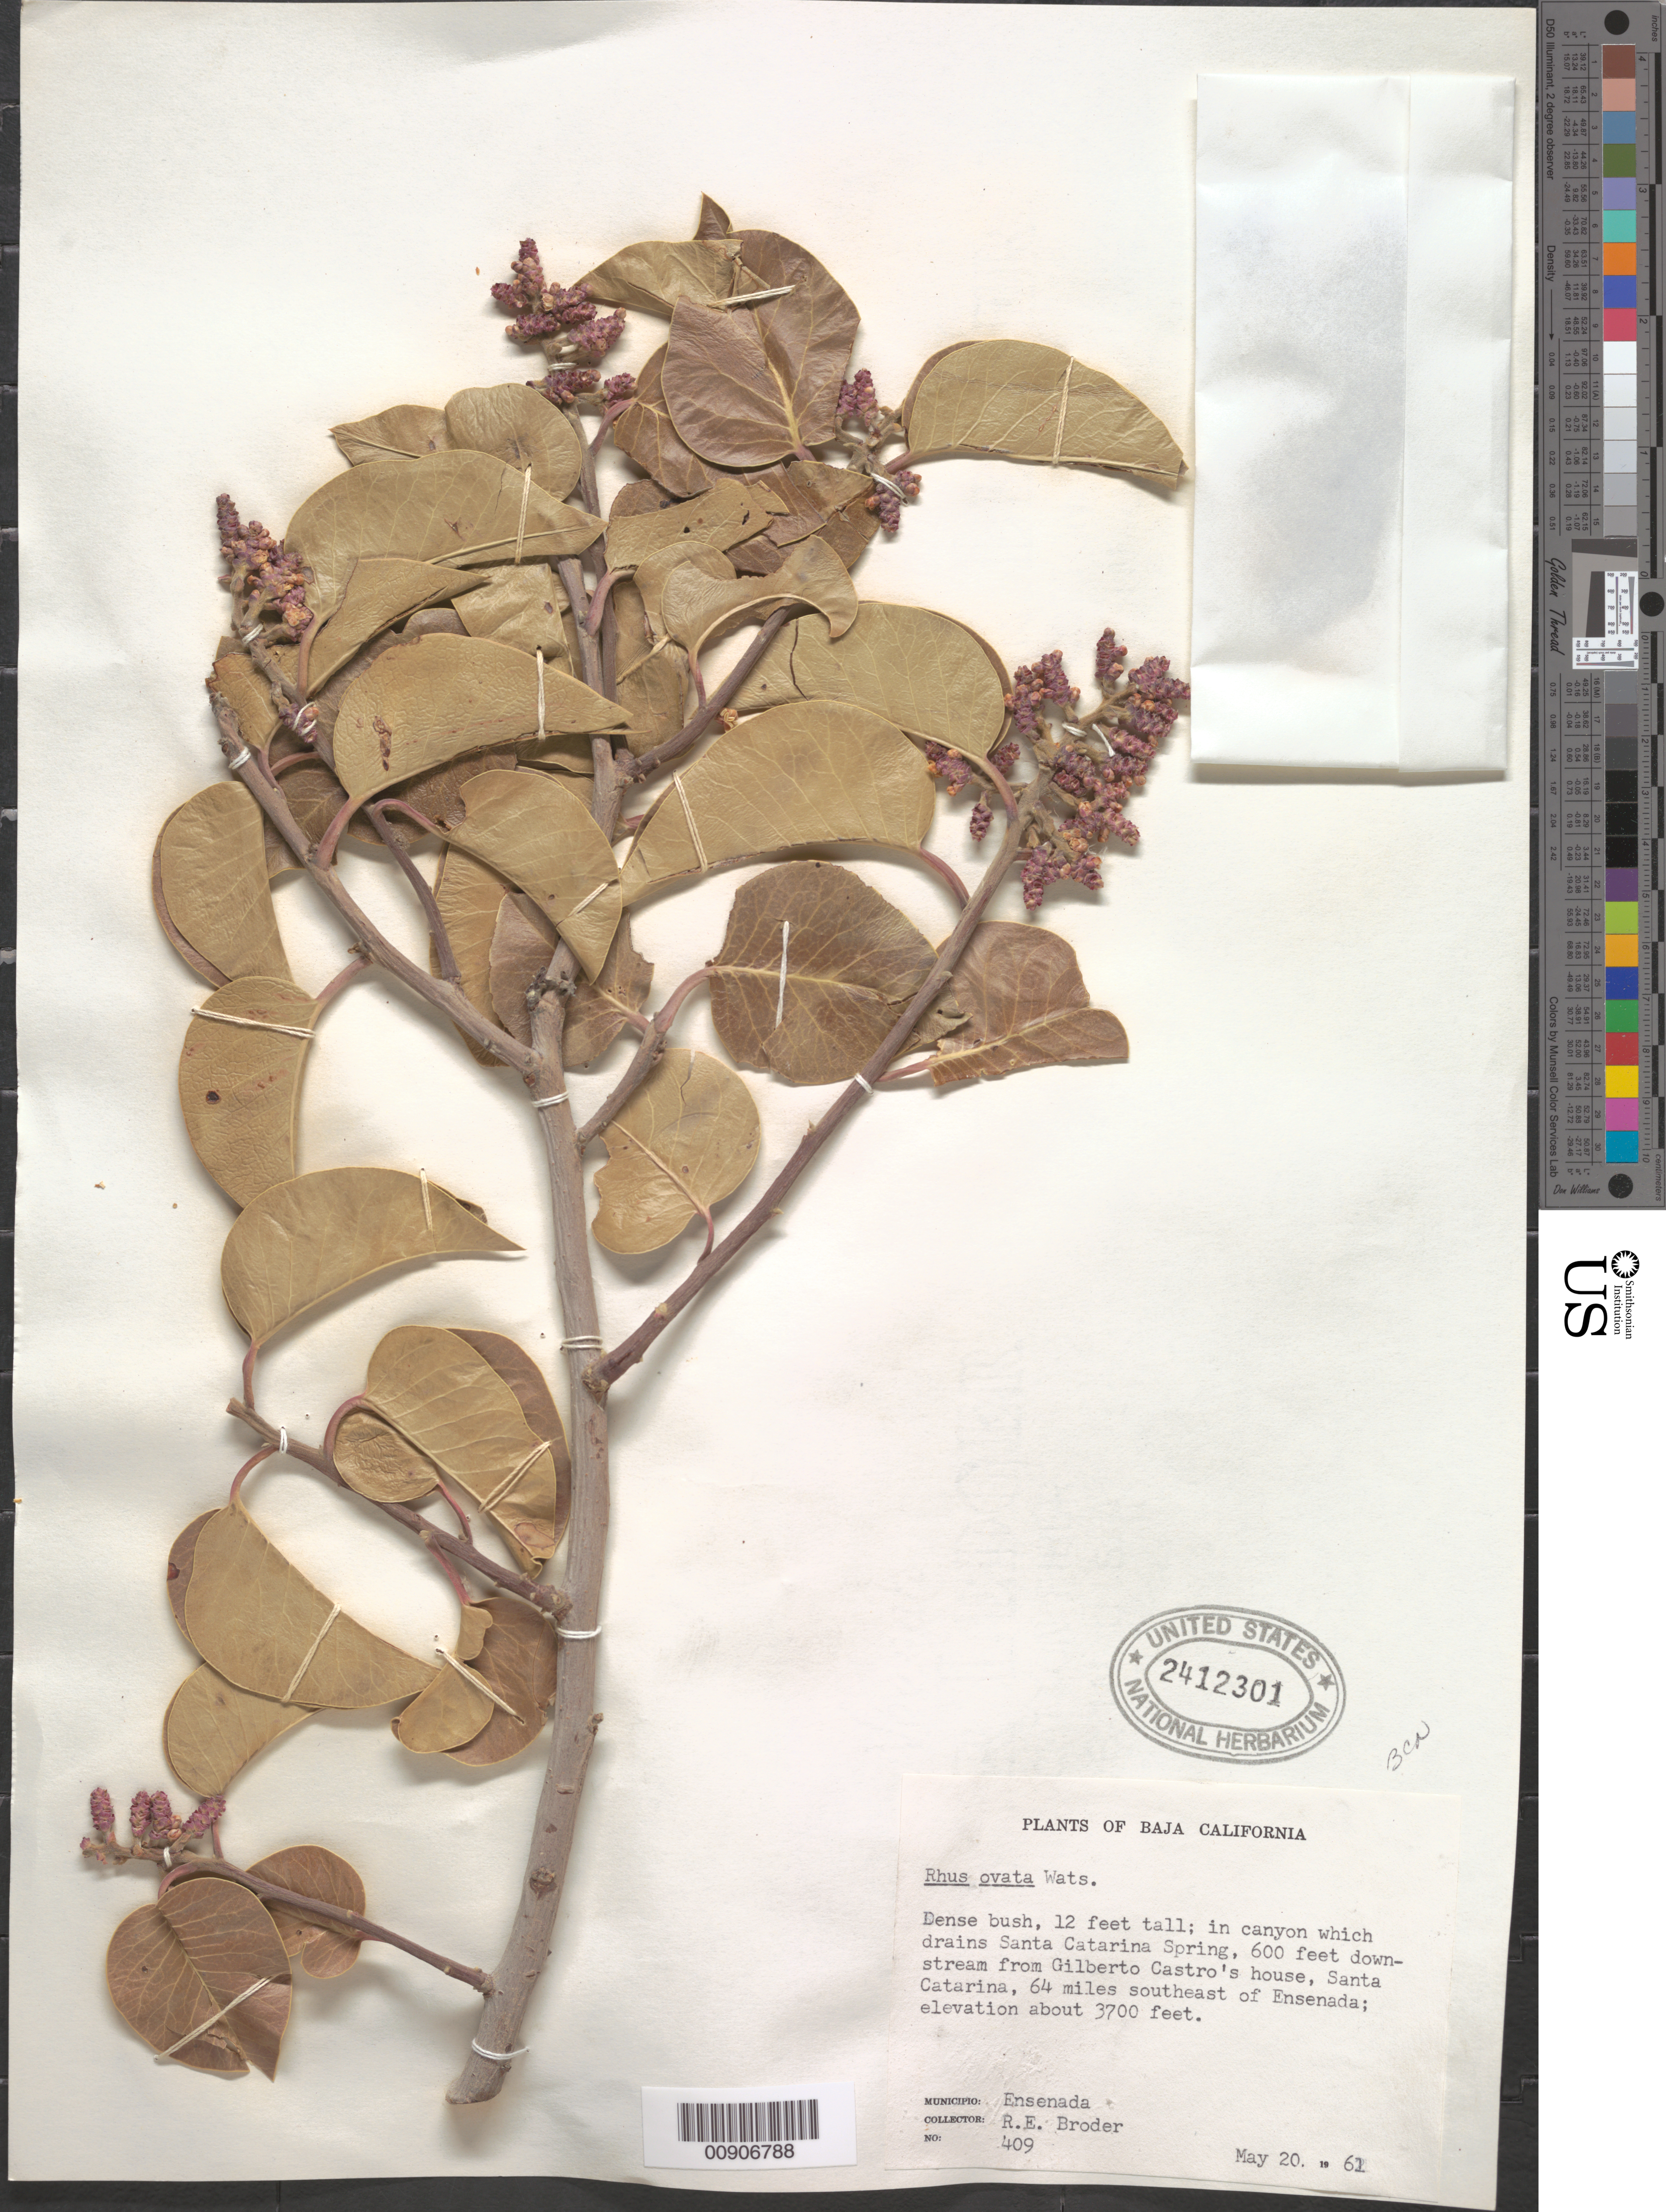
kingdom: Plantae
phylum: Tracheophyta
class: Magnoliopsida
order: Sapindales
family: Anacardiaceae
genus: Rhus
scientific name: Rhus ovata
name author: S. Watson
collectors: R. Broder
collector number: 409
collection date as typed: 20 May 1961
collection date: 1961-05-20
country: Mexico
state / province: Baja California Norte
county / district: Ensenada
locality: Baja California: Municipio Ensenada: In canyon which drains Santa Catarina Spring, 600 feet down-stream from Gilberto Castro's house, Santa Catarina, 64 miles southeast of Ensenada.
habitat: In canyon which drains Spring.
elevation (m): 1128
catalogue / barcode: US 2412301